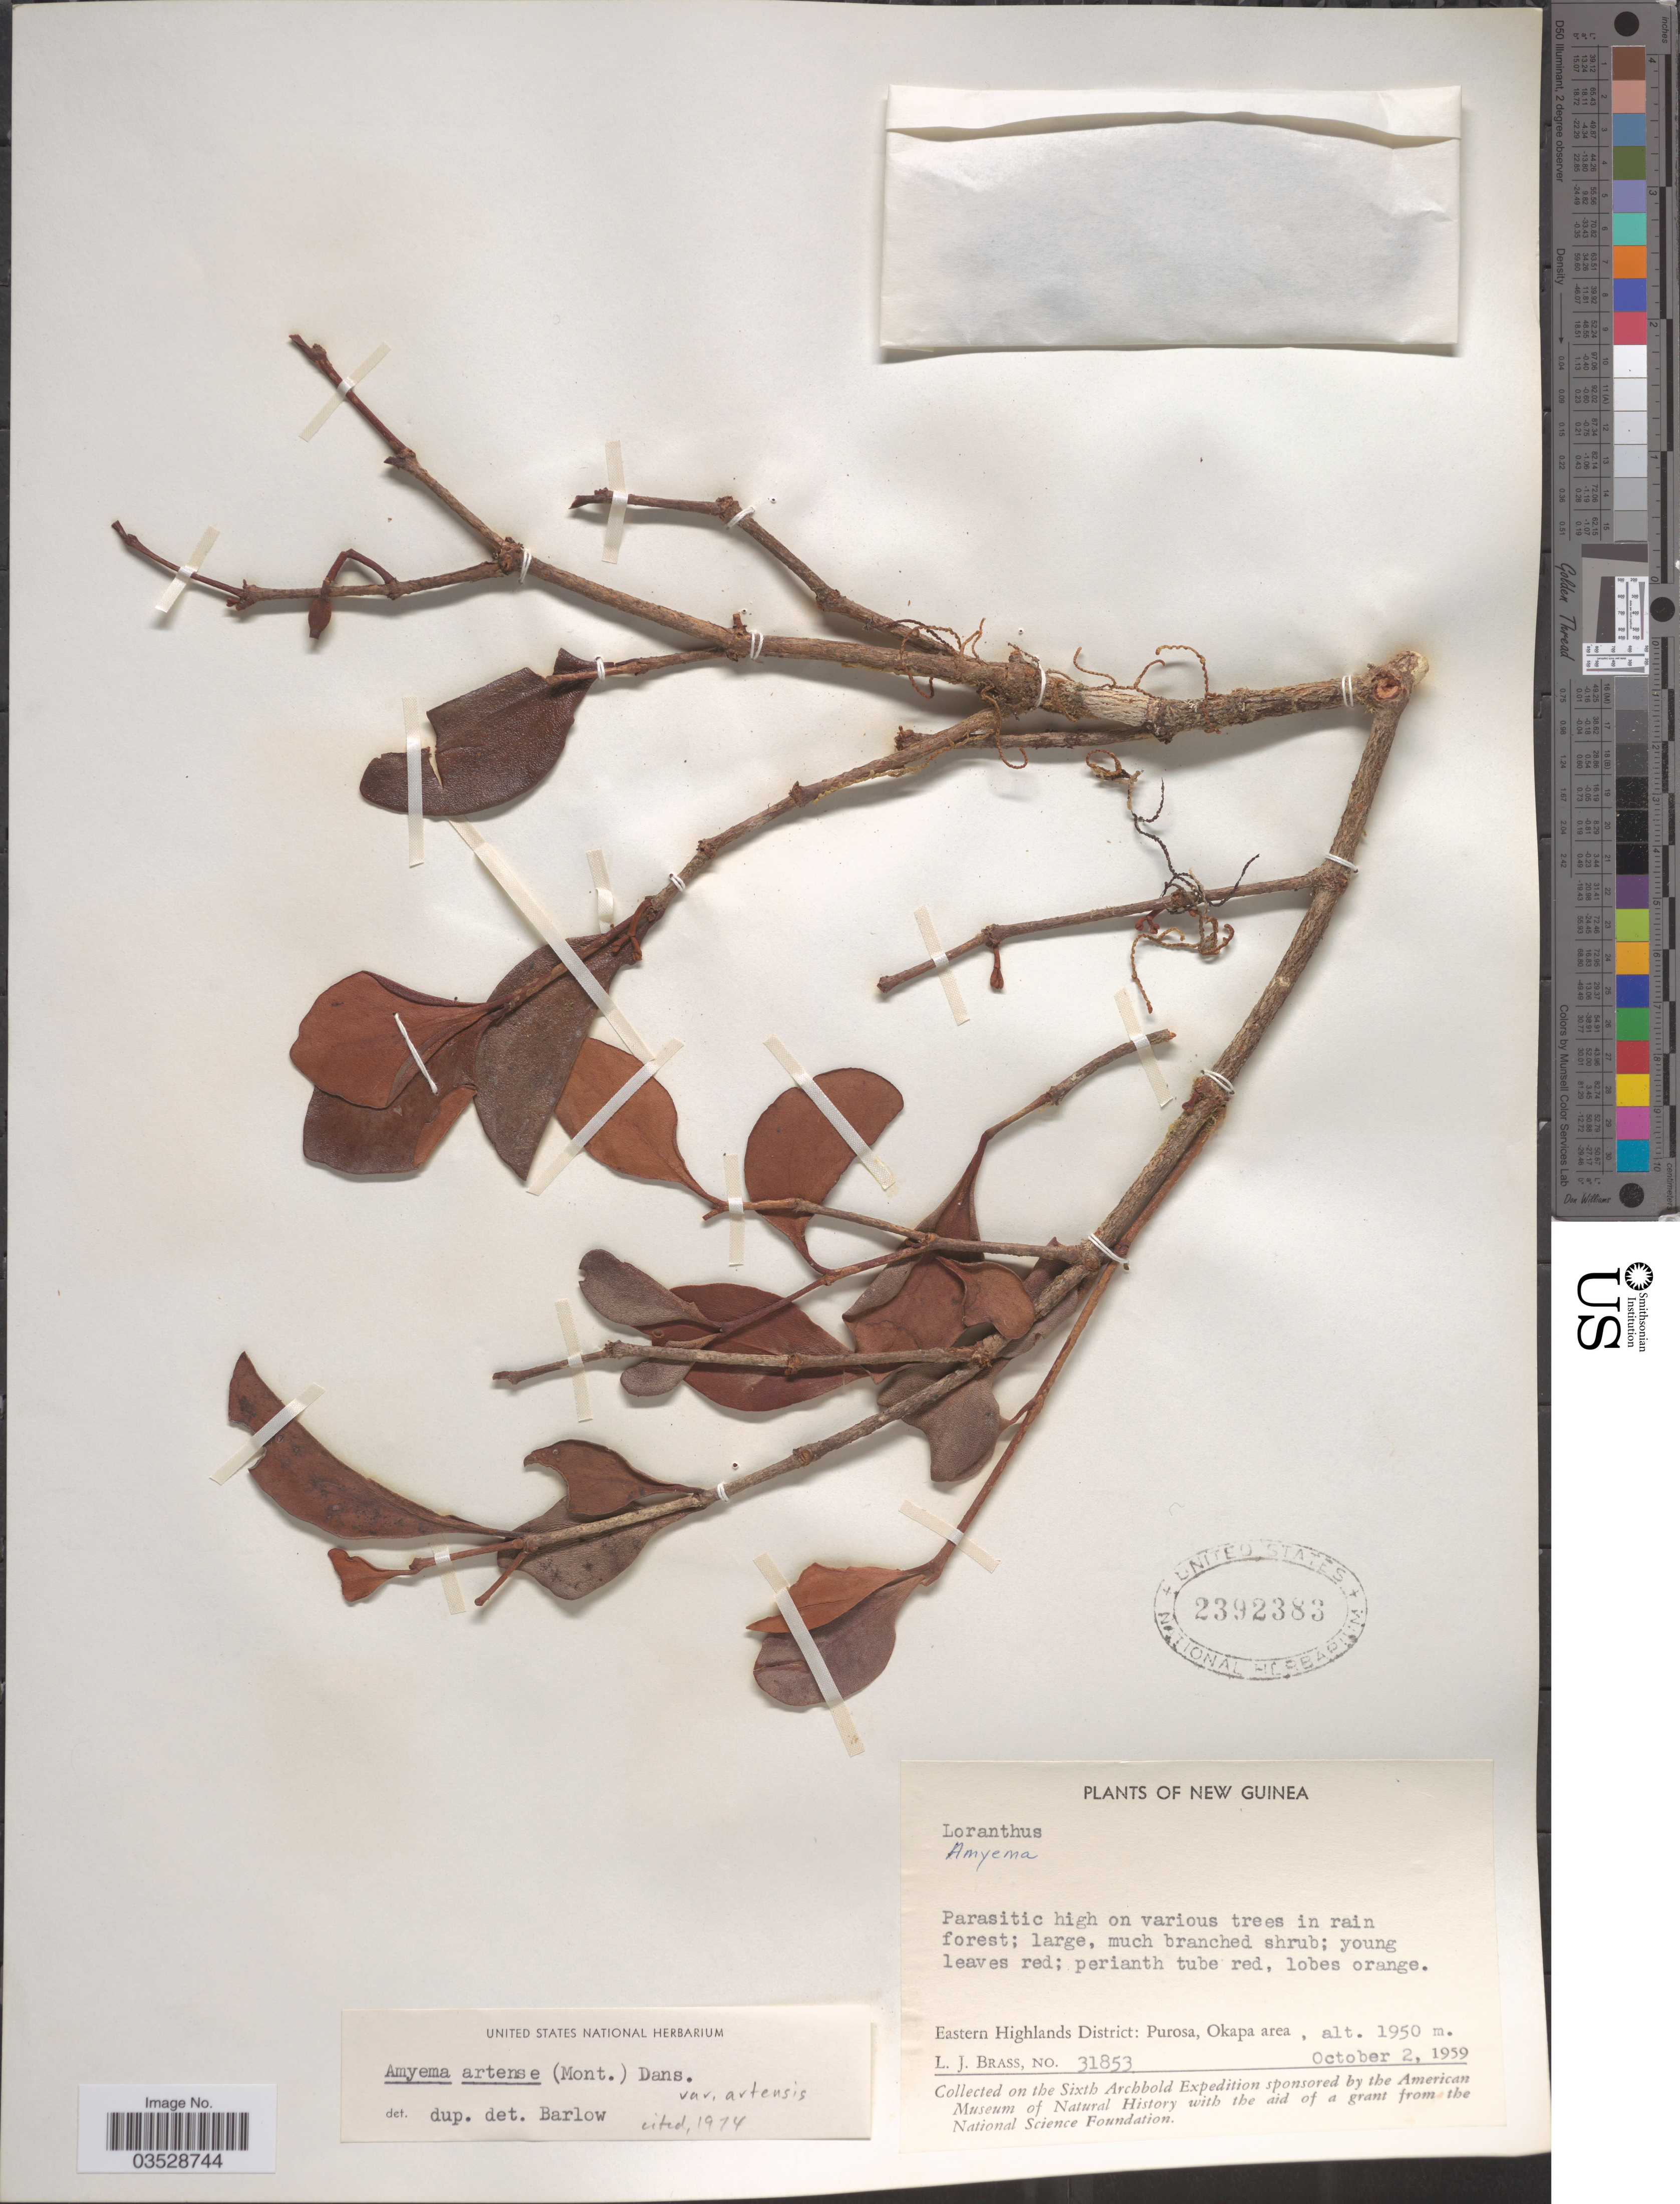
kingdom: Plantae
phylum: Tracheophyta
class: Magnoliopsida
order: Santalales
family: Loranthaceae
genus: Amyema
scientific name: Amyema artensis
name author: Danser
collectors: L. J. Brass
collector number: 31853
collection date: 1959-10-02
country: Papua New Guinea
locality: New Guinea. Eastern Highlands District: Purosa, Okapa area.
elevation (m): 1950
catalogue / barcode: US 2392383